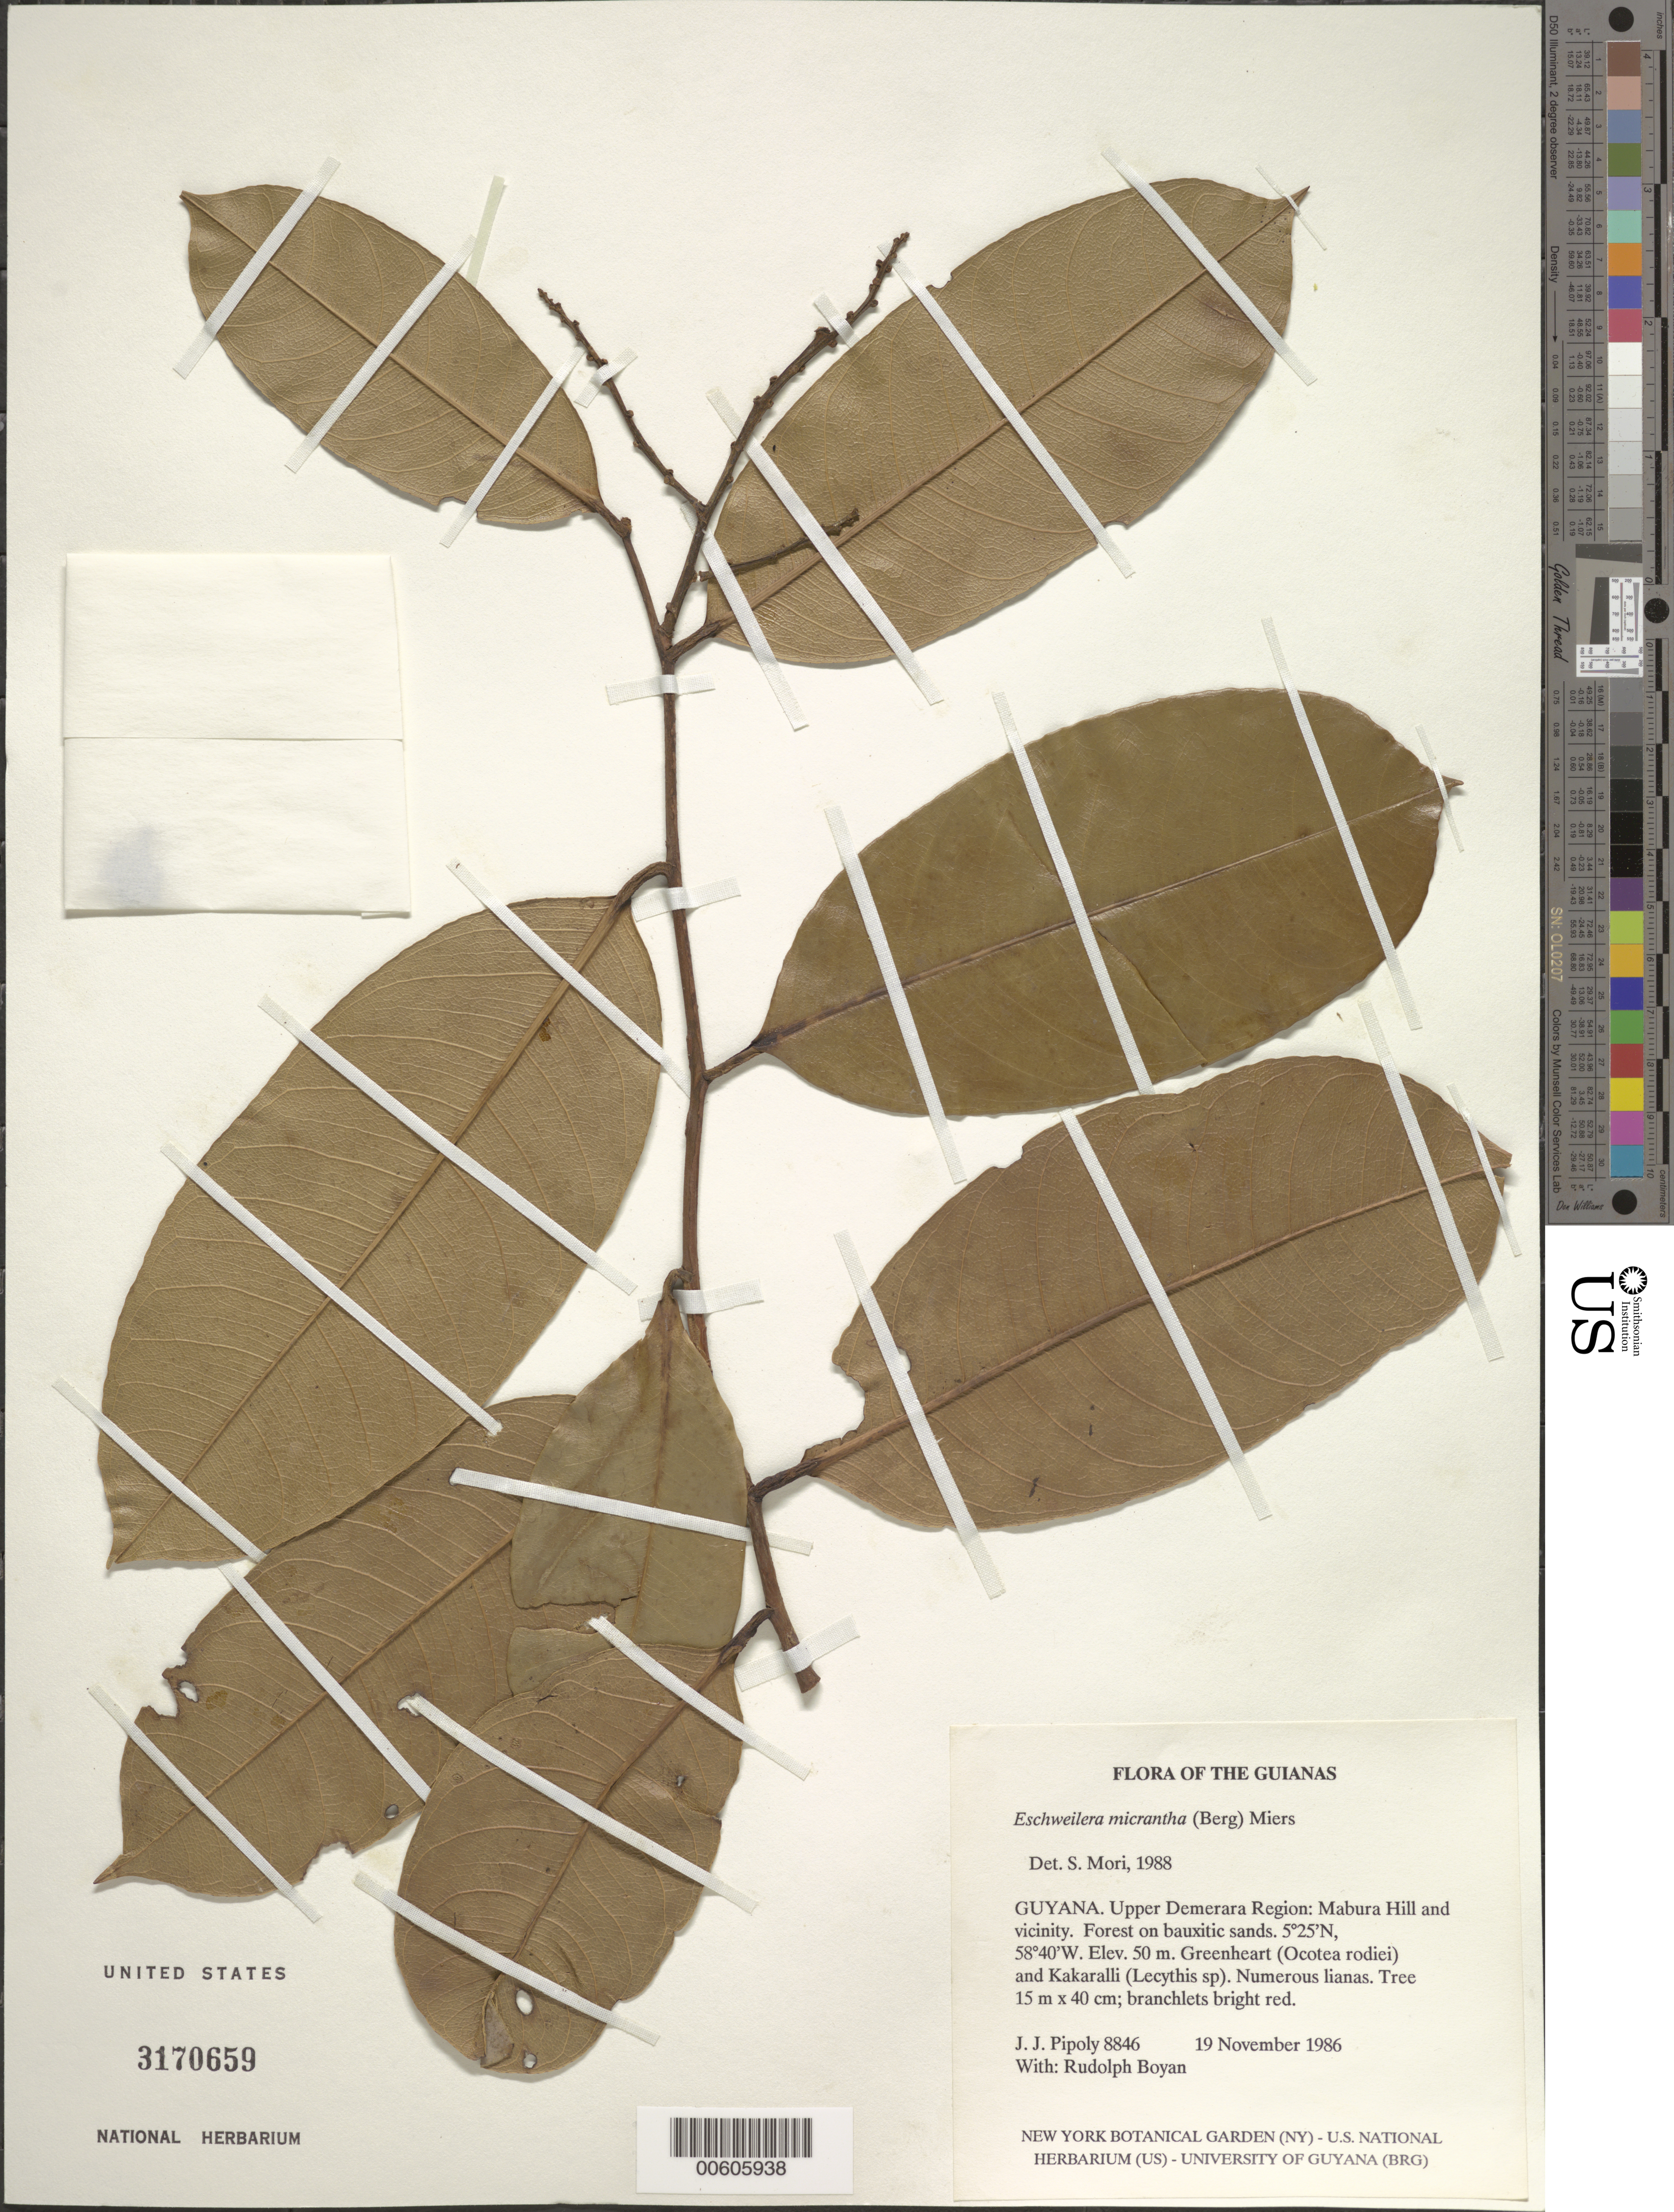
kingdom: Plantae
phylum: Tracheophyta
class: Magnoliopsida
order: Ericales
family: Lecythidaceae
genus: Eschweilera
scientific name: Eschweilera micrantha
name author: (O. Berg) Miers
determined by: Mori, Scott A.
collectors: J. J. Pipoly & R. Boyan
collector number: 8846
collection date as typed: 19 November 1986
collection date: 1986-11-19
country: Guyana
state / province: U. Demerara-Berbice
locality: Mabura Hill and vicinity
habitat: Forest on bauxitic sands. Greenheart (Ocotea rodiaei) and Kakaralli (Lecythis sp). Numerous lianas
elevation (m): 50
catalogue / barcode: US 3170659